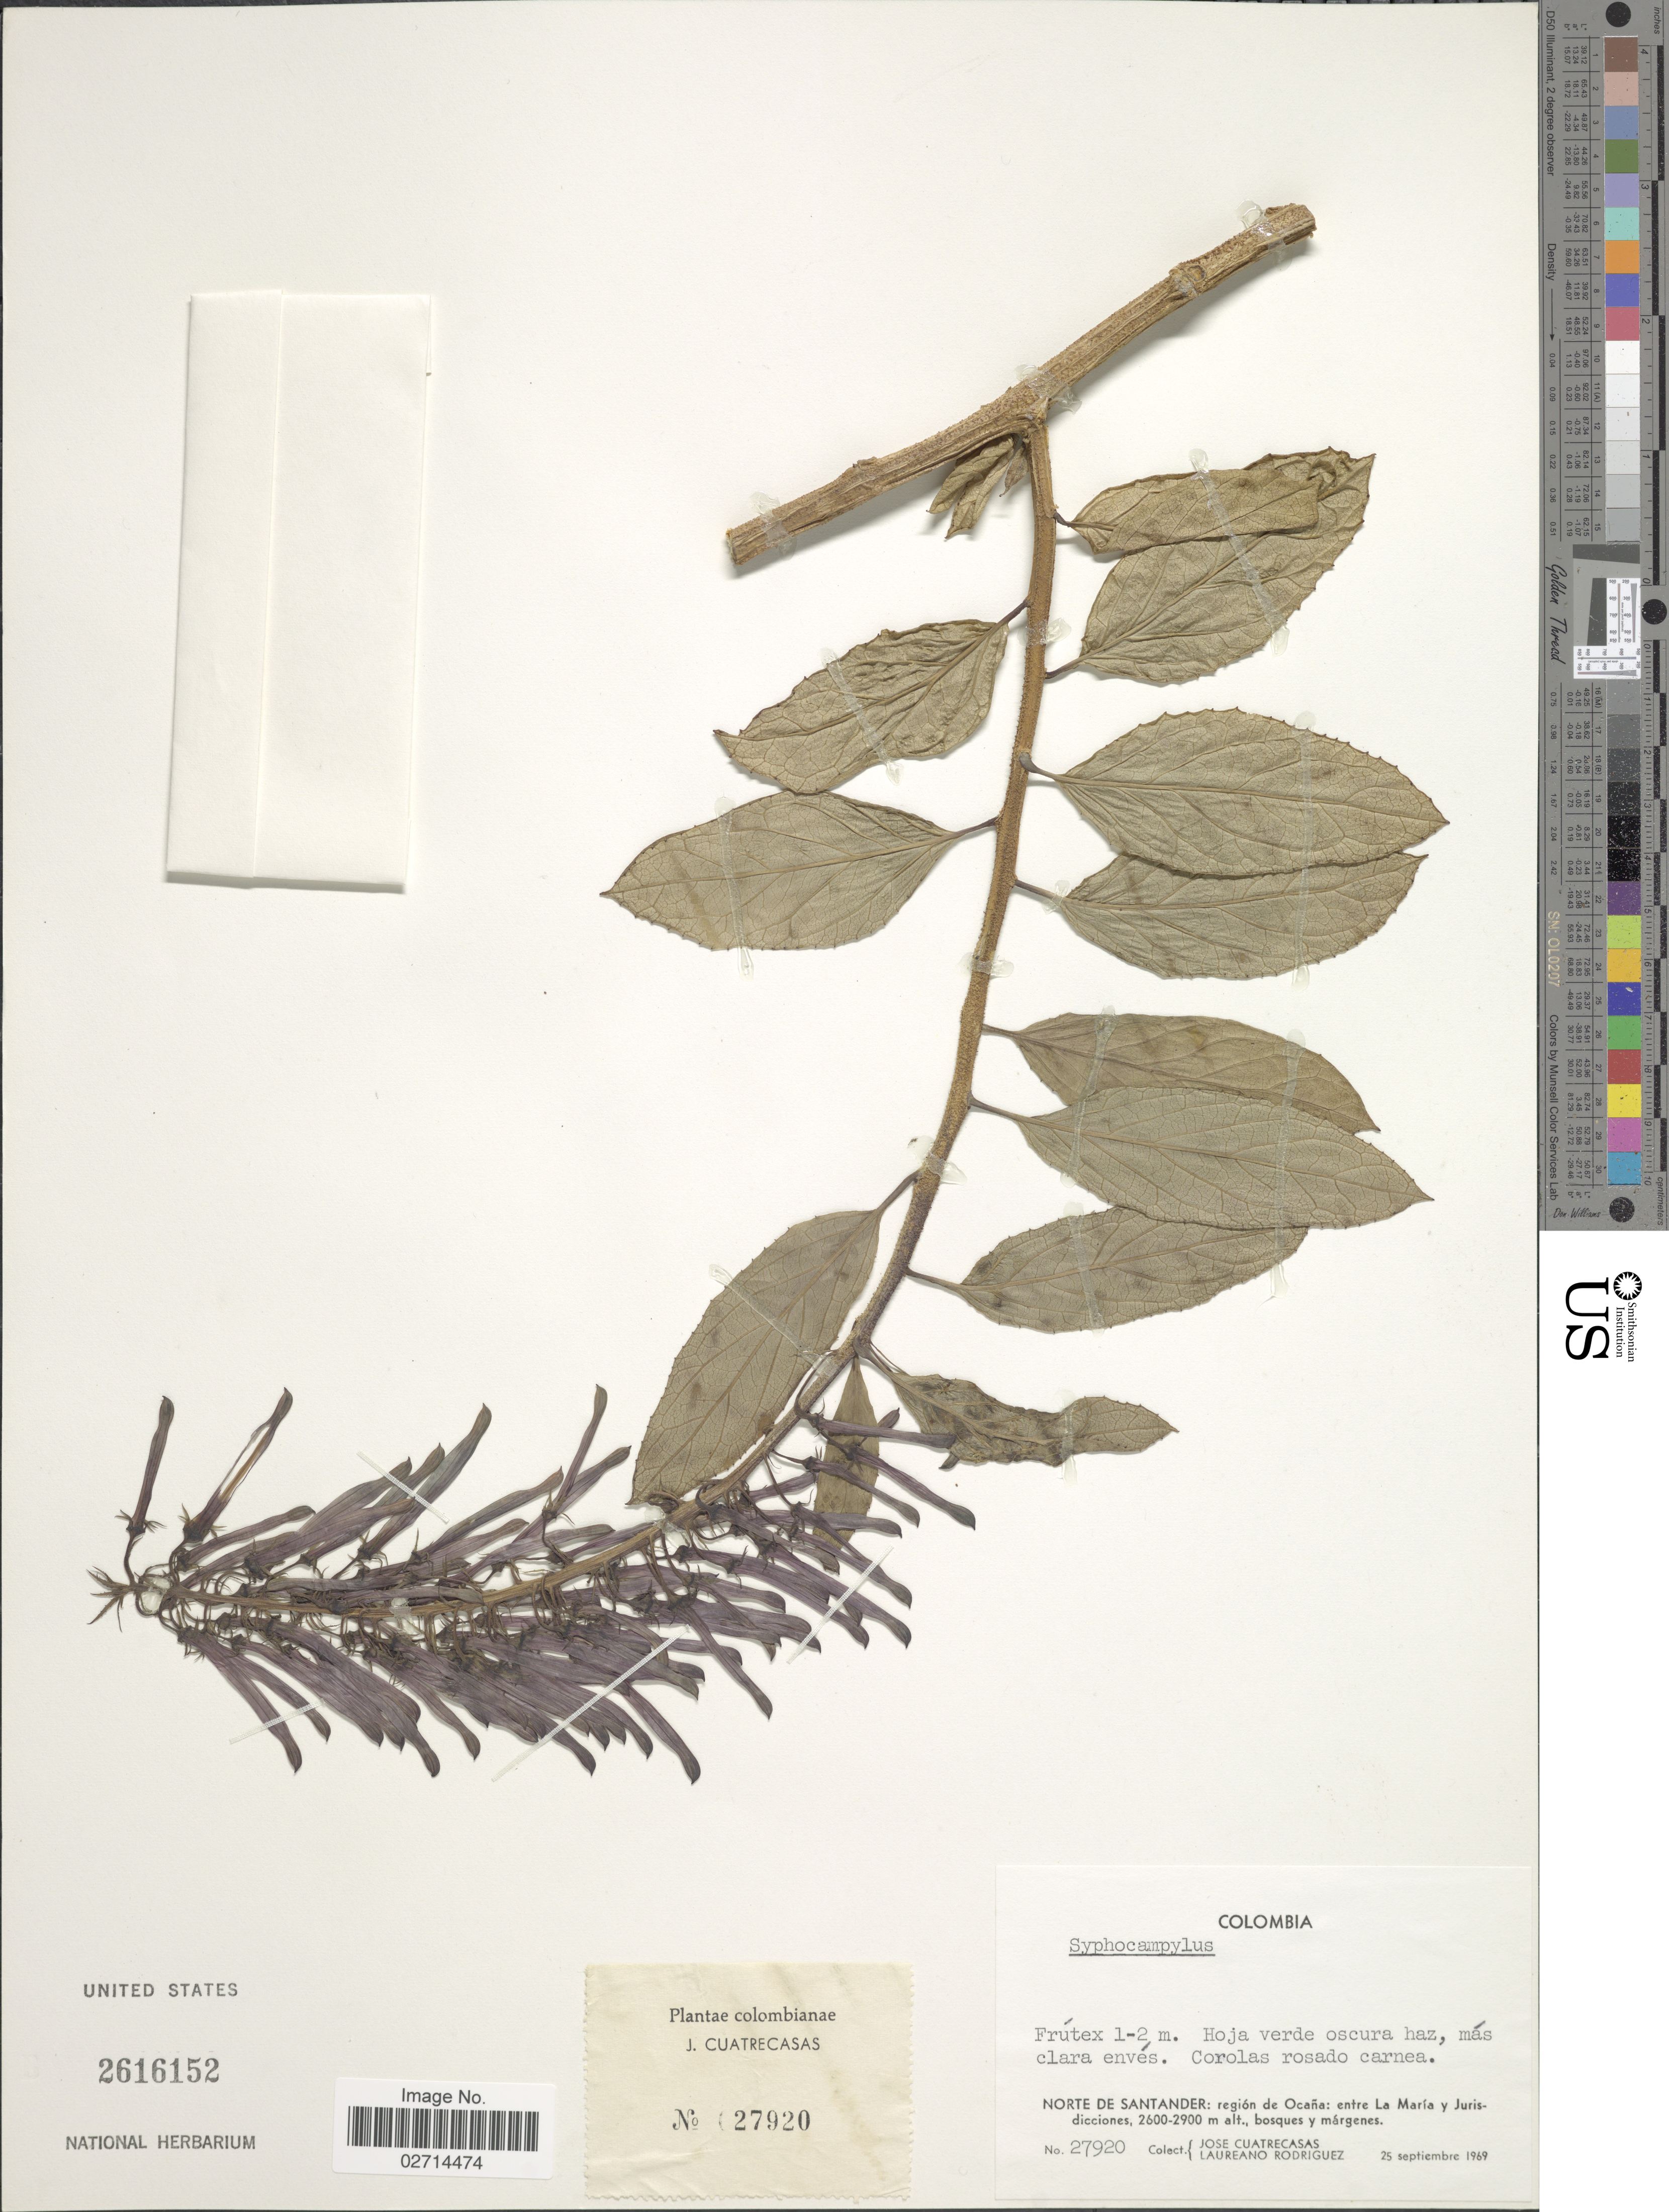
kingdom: Plantae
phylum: Tracheophyta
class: Magnoliopsida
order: Asterales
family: Campanulaceae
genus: Siphocampylus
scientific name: Siphocampylus sp.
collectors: J. Cuatrecasas & L. Rodriguez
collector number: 27920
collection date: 1969-09-25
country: Colombia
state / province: Norte de Santander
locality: Region de Ocana: entre La Maria y Jurissicciones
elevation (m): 2600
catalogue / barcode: US 2616152